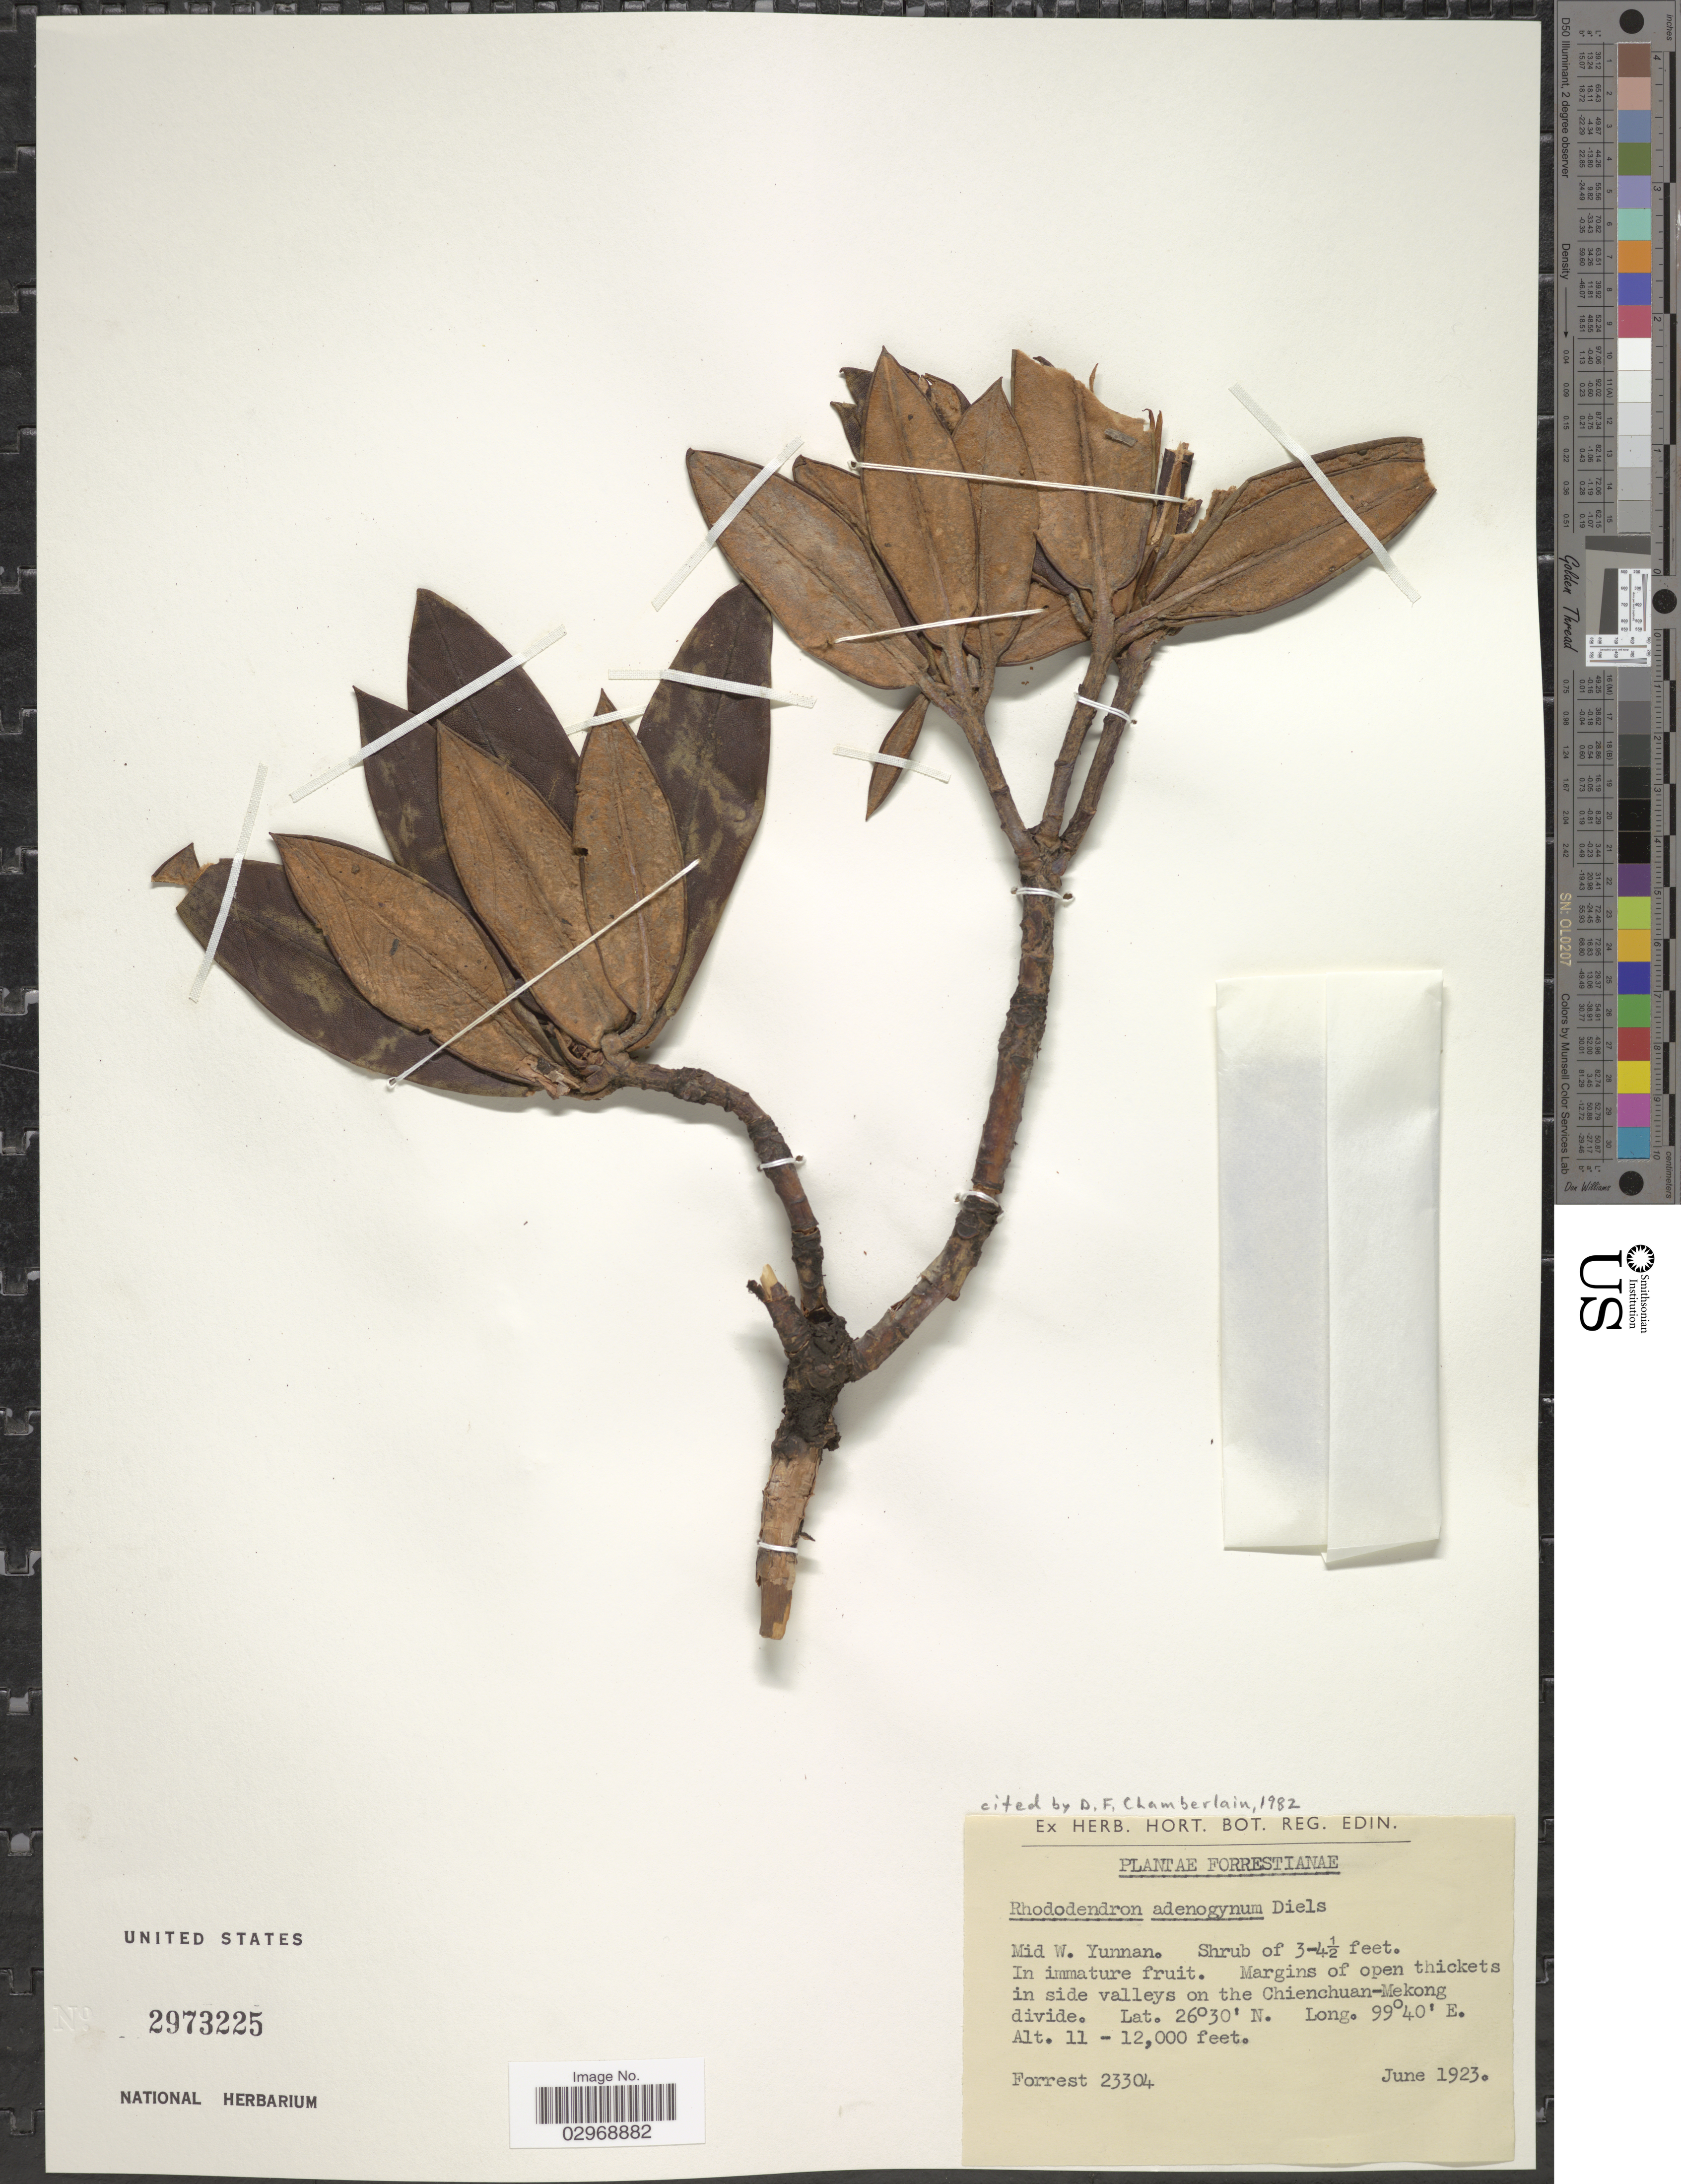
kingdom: Plantae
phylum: Tracheophyta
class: Magnoliopsida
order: Ericales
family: Ericaceae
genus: Rhododendron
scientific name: Rhododendron adenogynum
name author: Diels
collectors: -. Forrest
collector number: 23304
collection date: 1923-06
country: China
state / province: Yunnan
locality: Mid W. Yunnan. Margins of open thickets in side valleys on the Chienchuan-Mekong divide.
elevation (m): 3353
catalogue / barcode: US 2973225